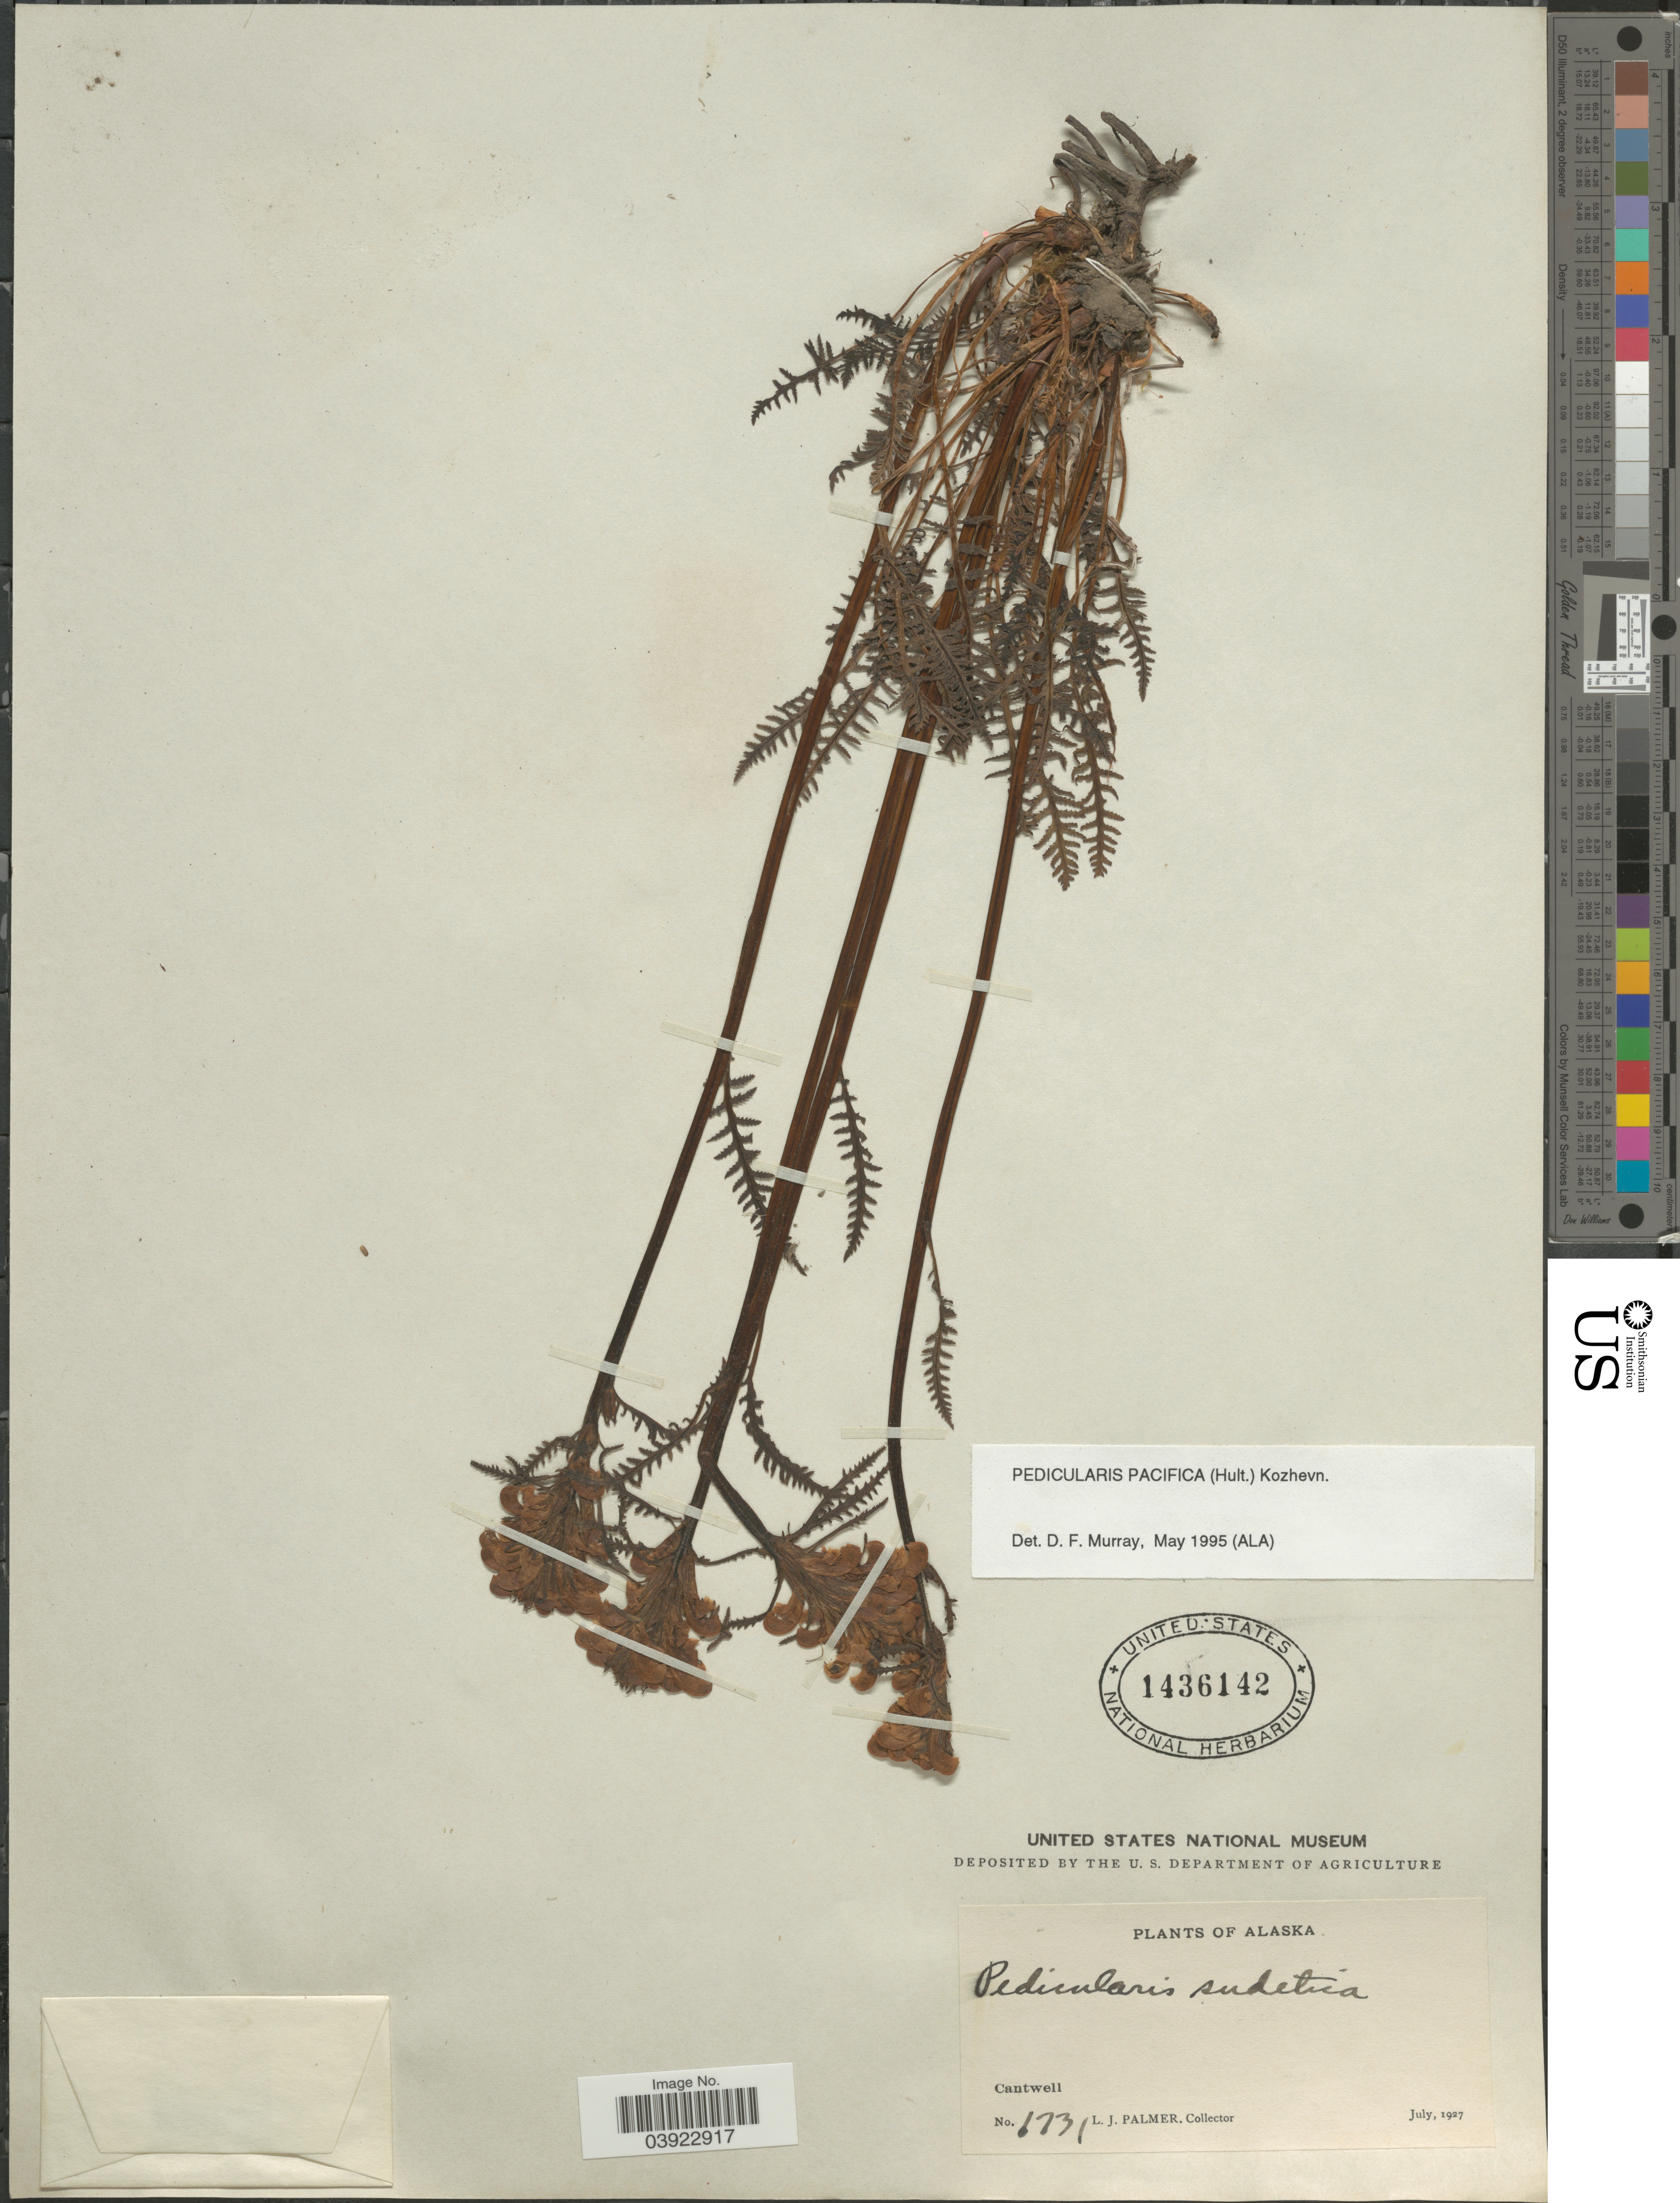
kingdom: Plantae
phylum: Tracheophyta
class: Magnoliopsida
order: Lamiales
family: Orobanchaceae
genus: Pedicularis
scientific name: Pedicularis pacifica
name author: (Hultén) Kozhevn.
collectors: L. J. Palmer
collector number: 1731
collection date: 1927-07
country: United States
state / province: Alaska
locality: Cantwell.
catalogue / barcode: US 1436142